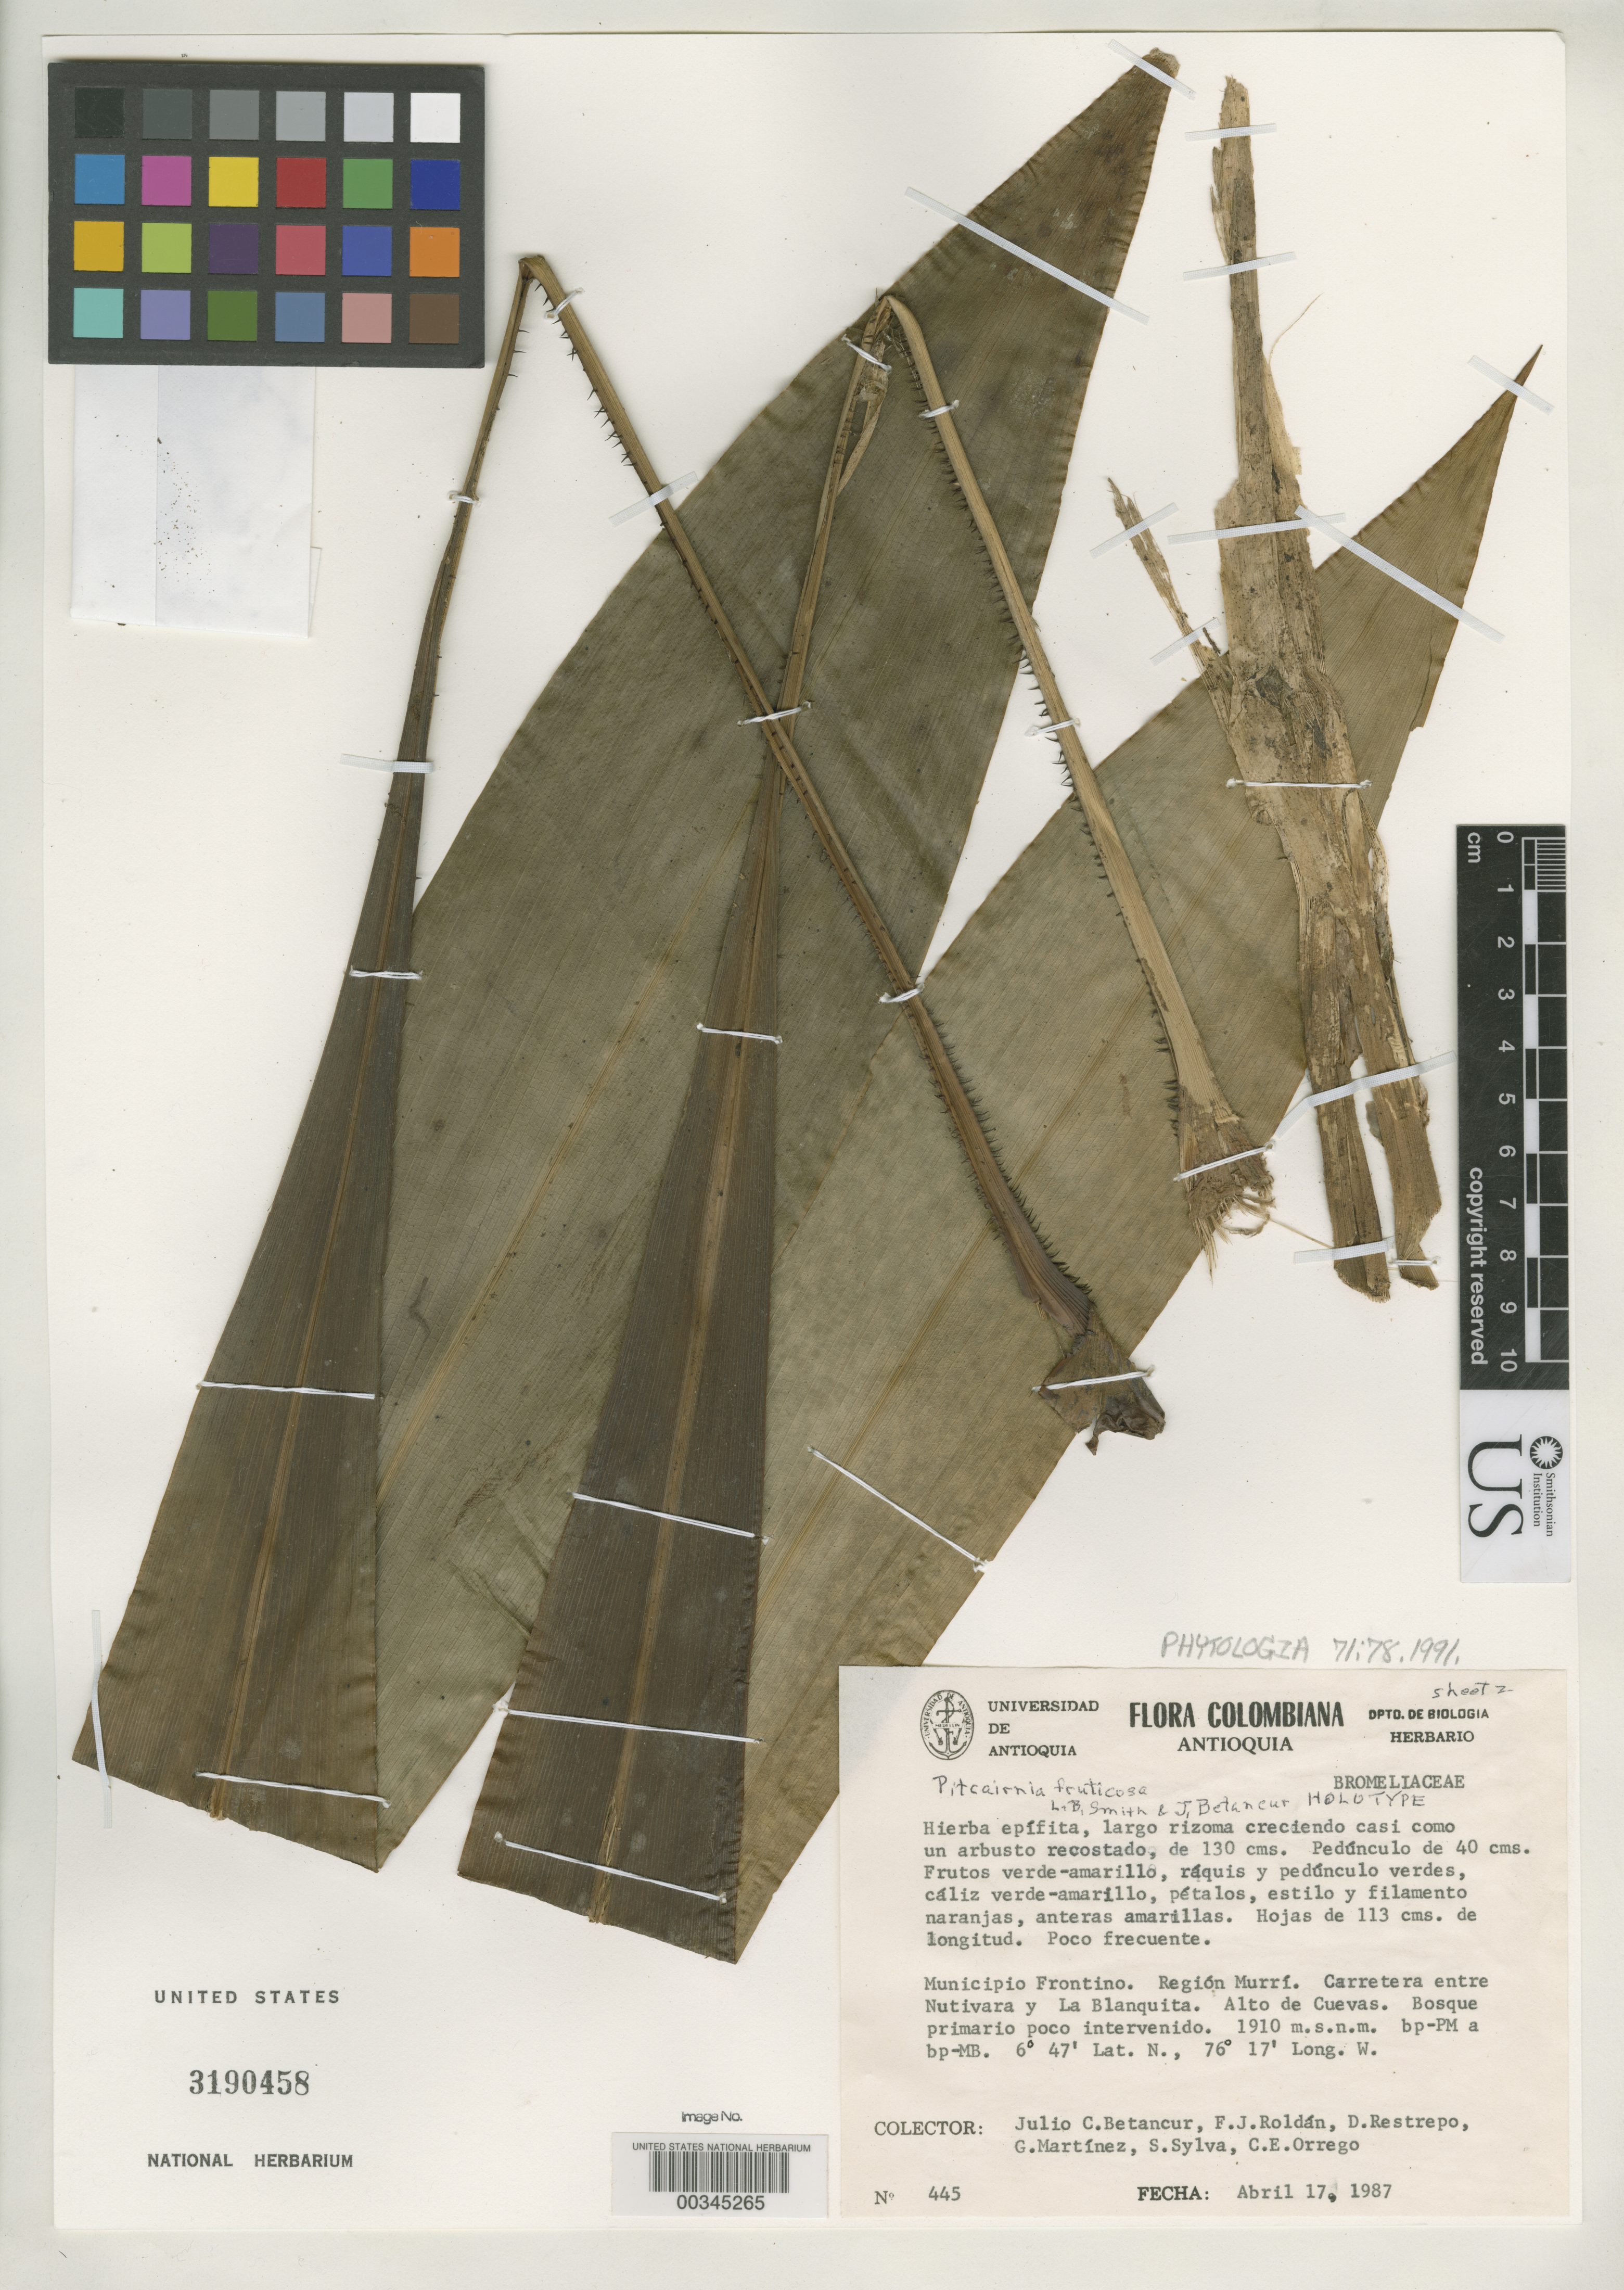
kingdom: Plantae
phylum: Tracheophyta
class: Liliopsida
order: Poales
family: Bromeliaceae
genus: Pitcairnia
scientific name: Pitcairnia fruticosa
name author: L.B. Sm. & Betancur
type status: Holotype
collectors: J. C. Betancur, F. J. Roldán, D. Restrepo, G. Martínez, S. Sylva & C. Orrego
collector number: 445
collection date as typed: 17 Apr 1987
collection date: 1987-04-17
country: Colombia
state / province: Antioquia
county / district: Frontino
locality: Murri region, road between Nutivara & La Blanquita, Alto de Cuevas.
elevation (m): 1910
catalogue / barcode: US 3190458